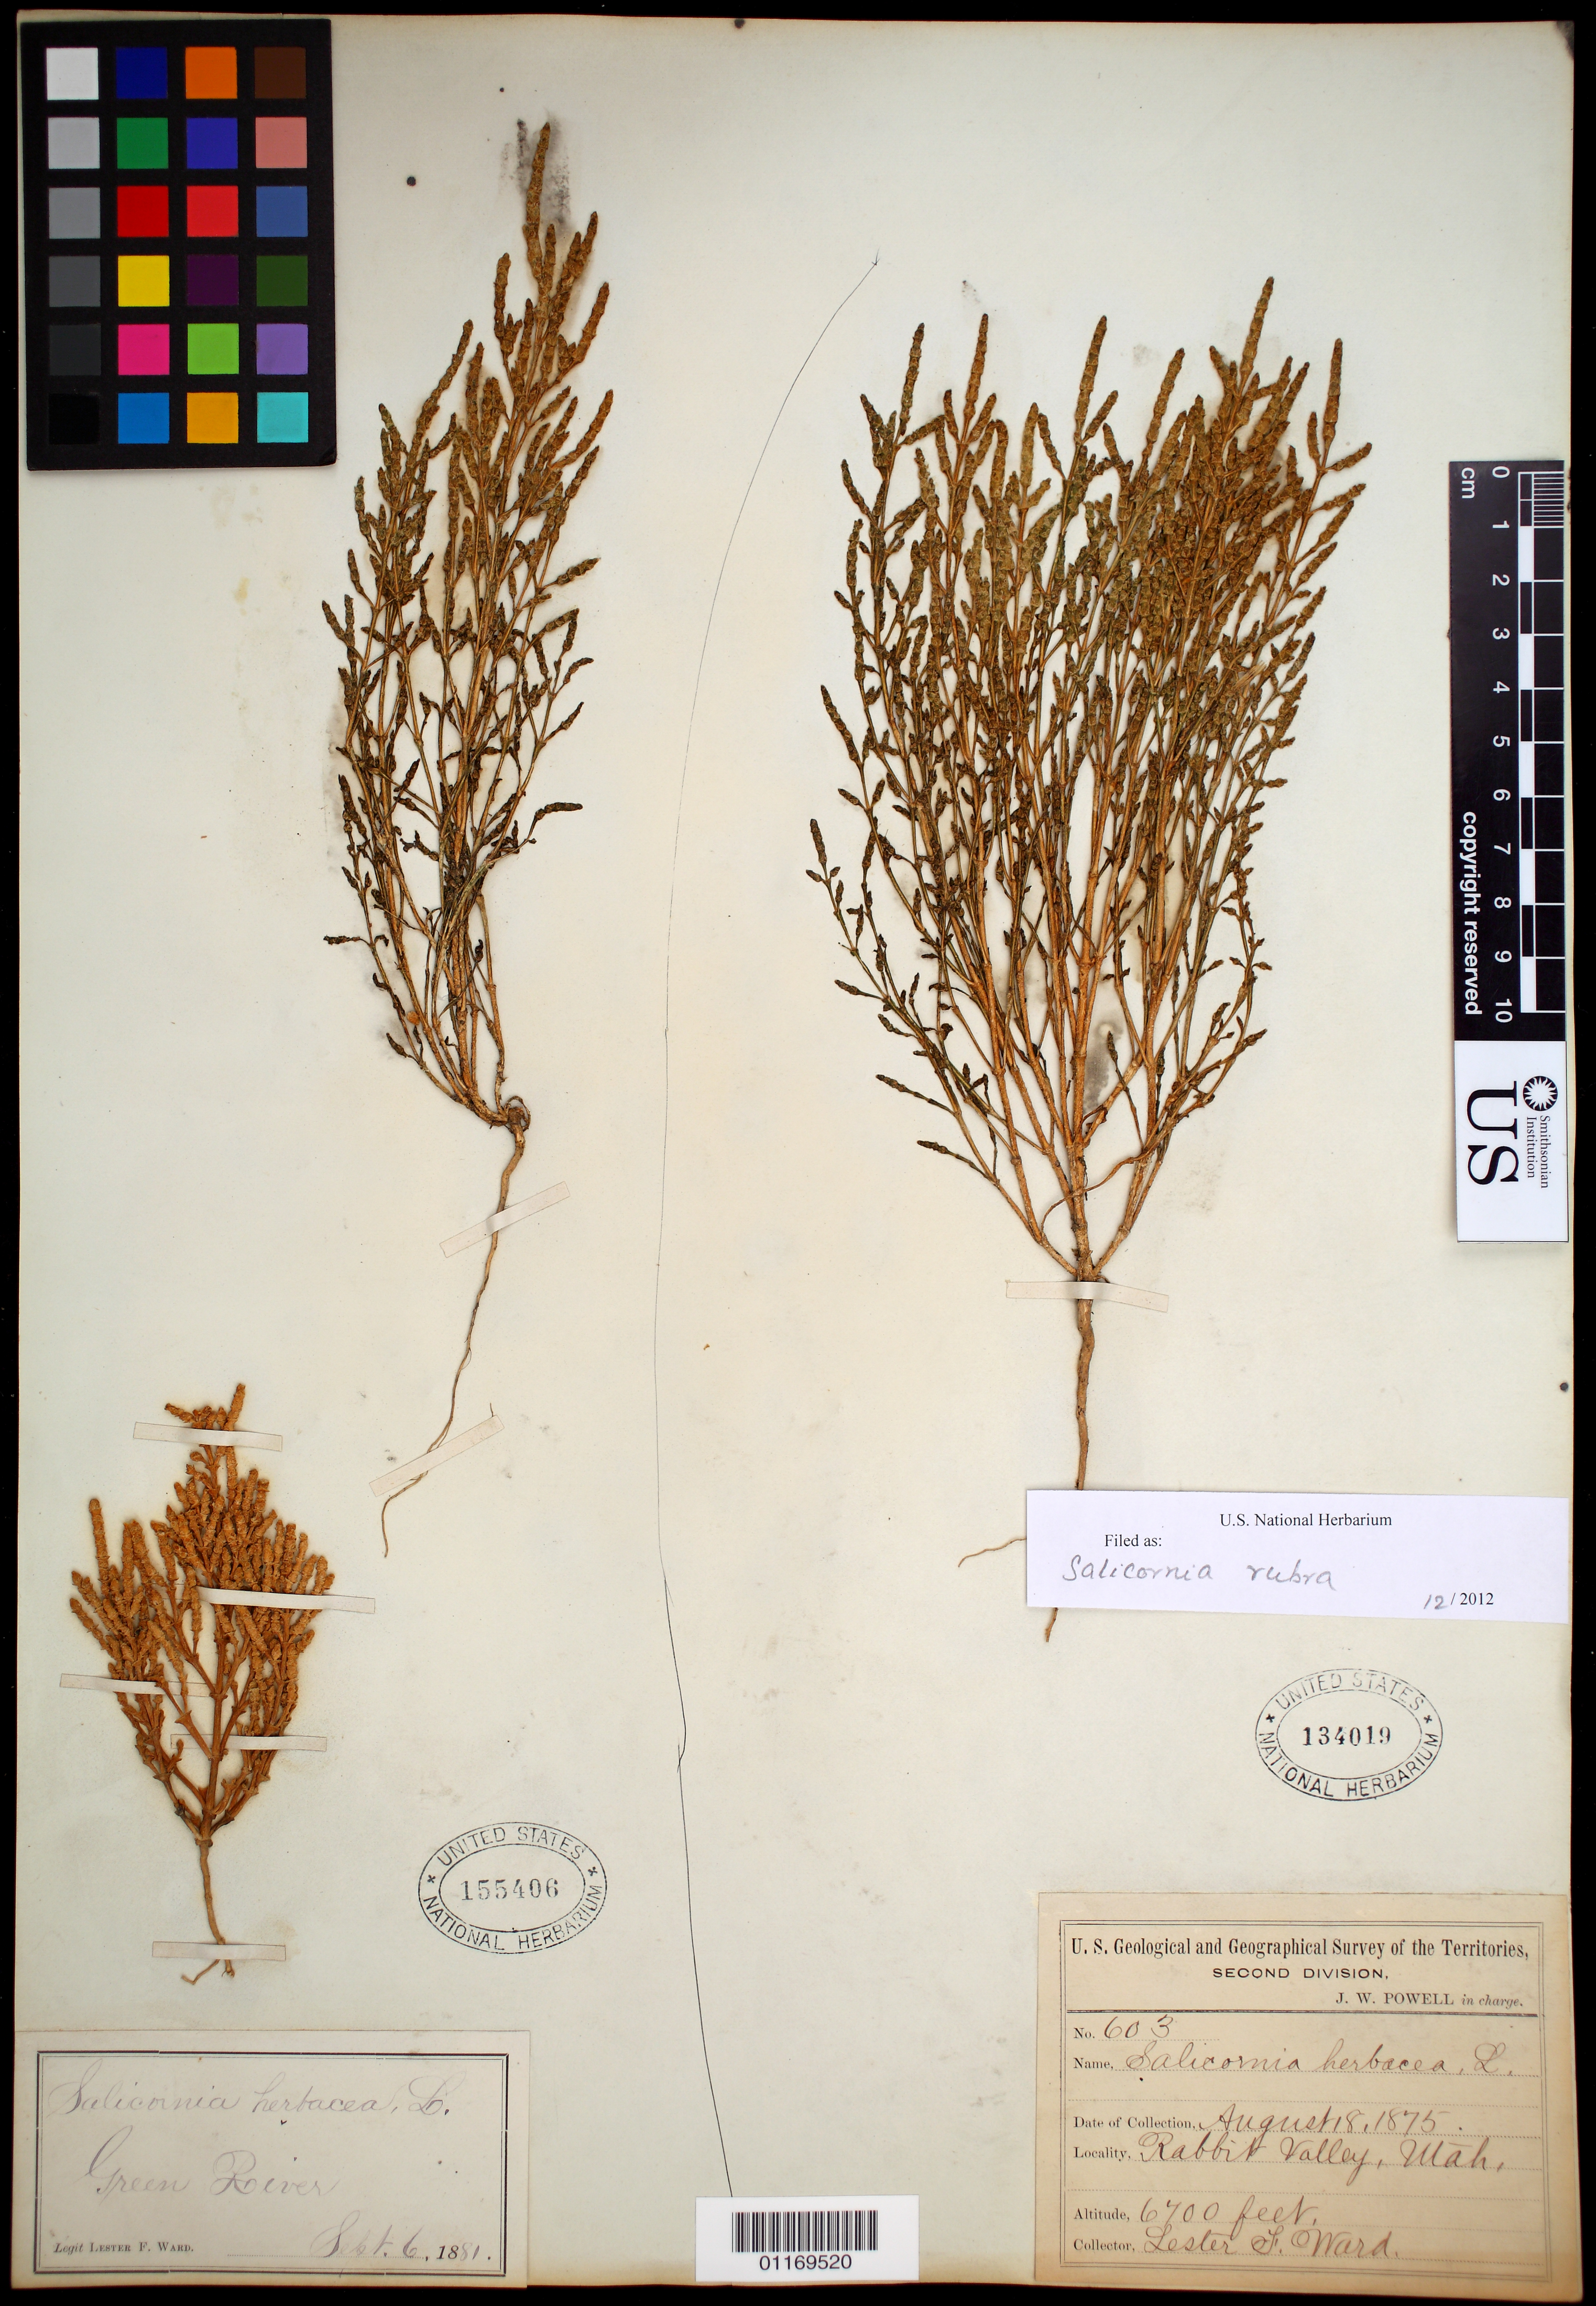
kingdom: Plantae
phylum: Tracheophyta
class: Magnoliopsida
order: Caryophyllales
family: Amaranthaceae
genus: Salicornia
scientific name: Salicornia rubra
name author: A. Nelson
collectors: L. F. Ward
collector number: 603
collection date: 1875-08-18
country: United States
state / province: Utah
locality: Rabbit Valley.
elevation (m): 2042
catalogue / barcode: US 134019